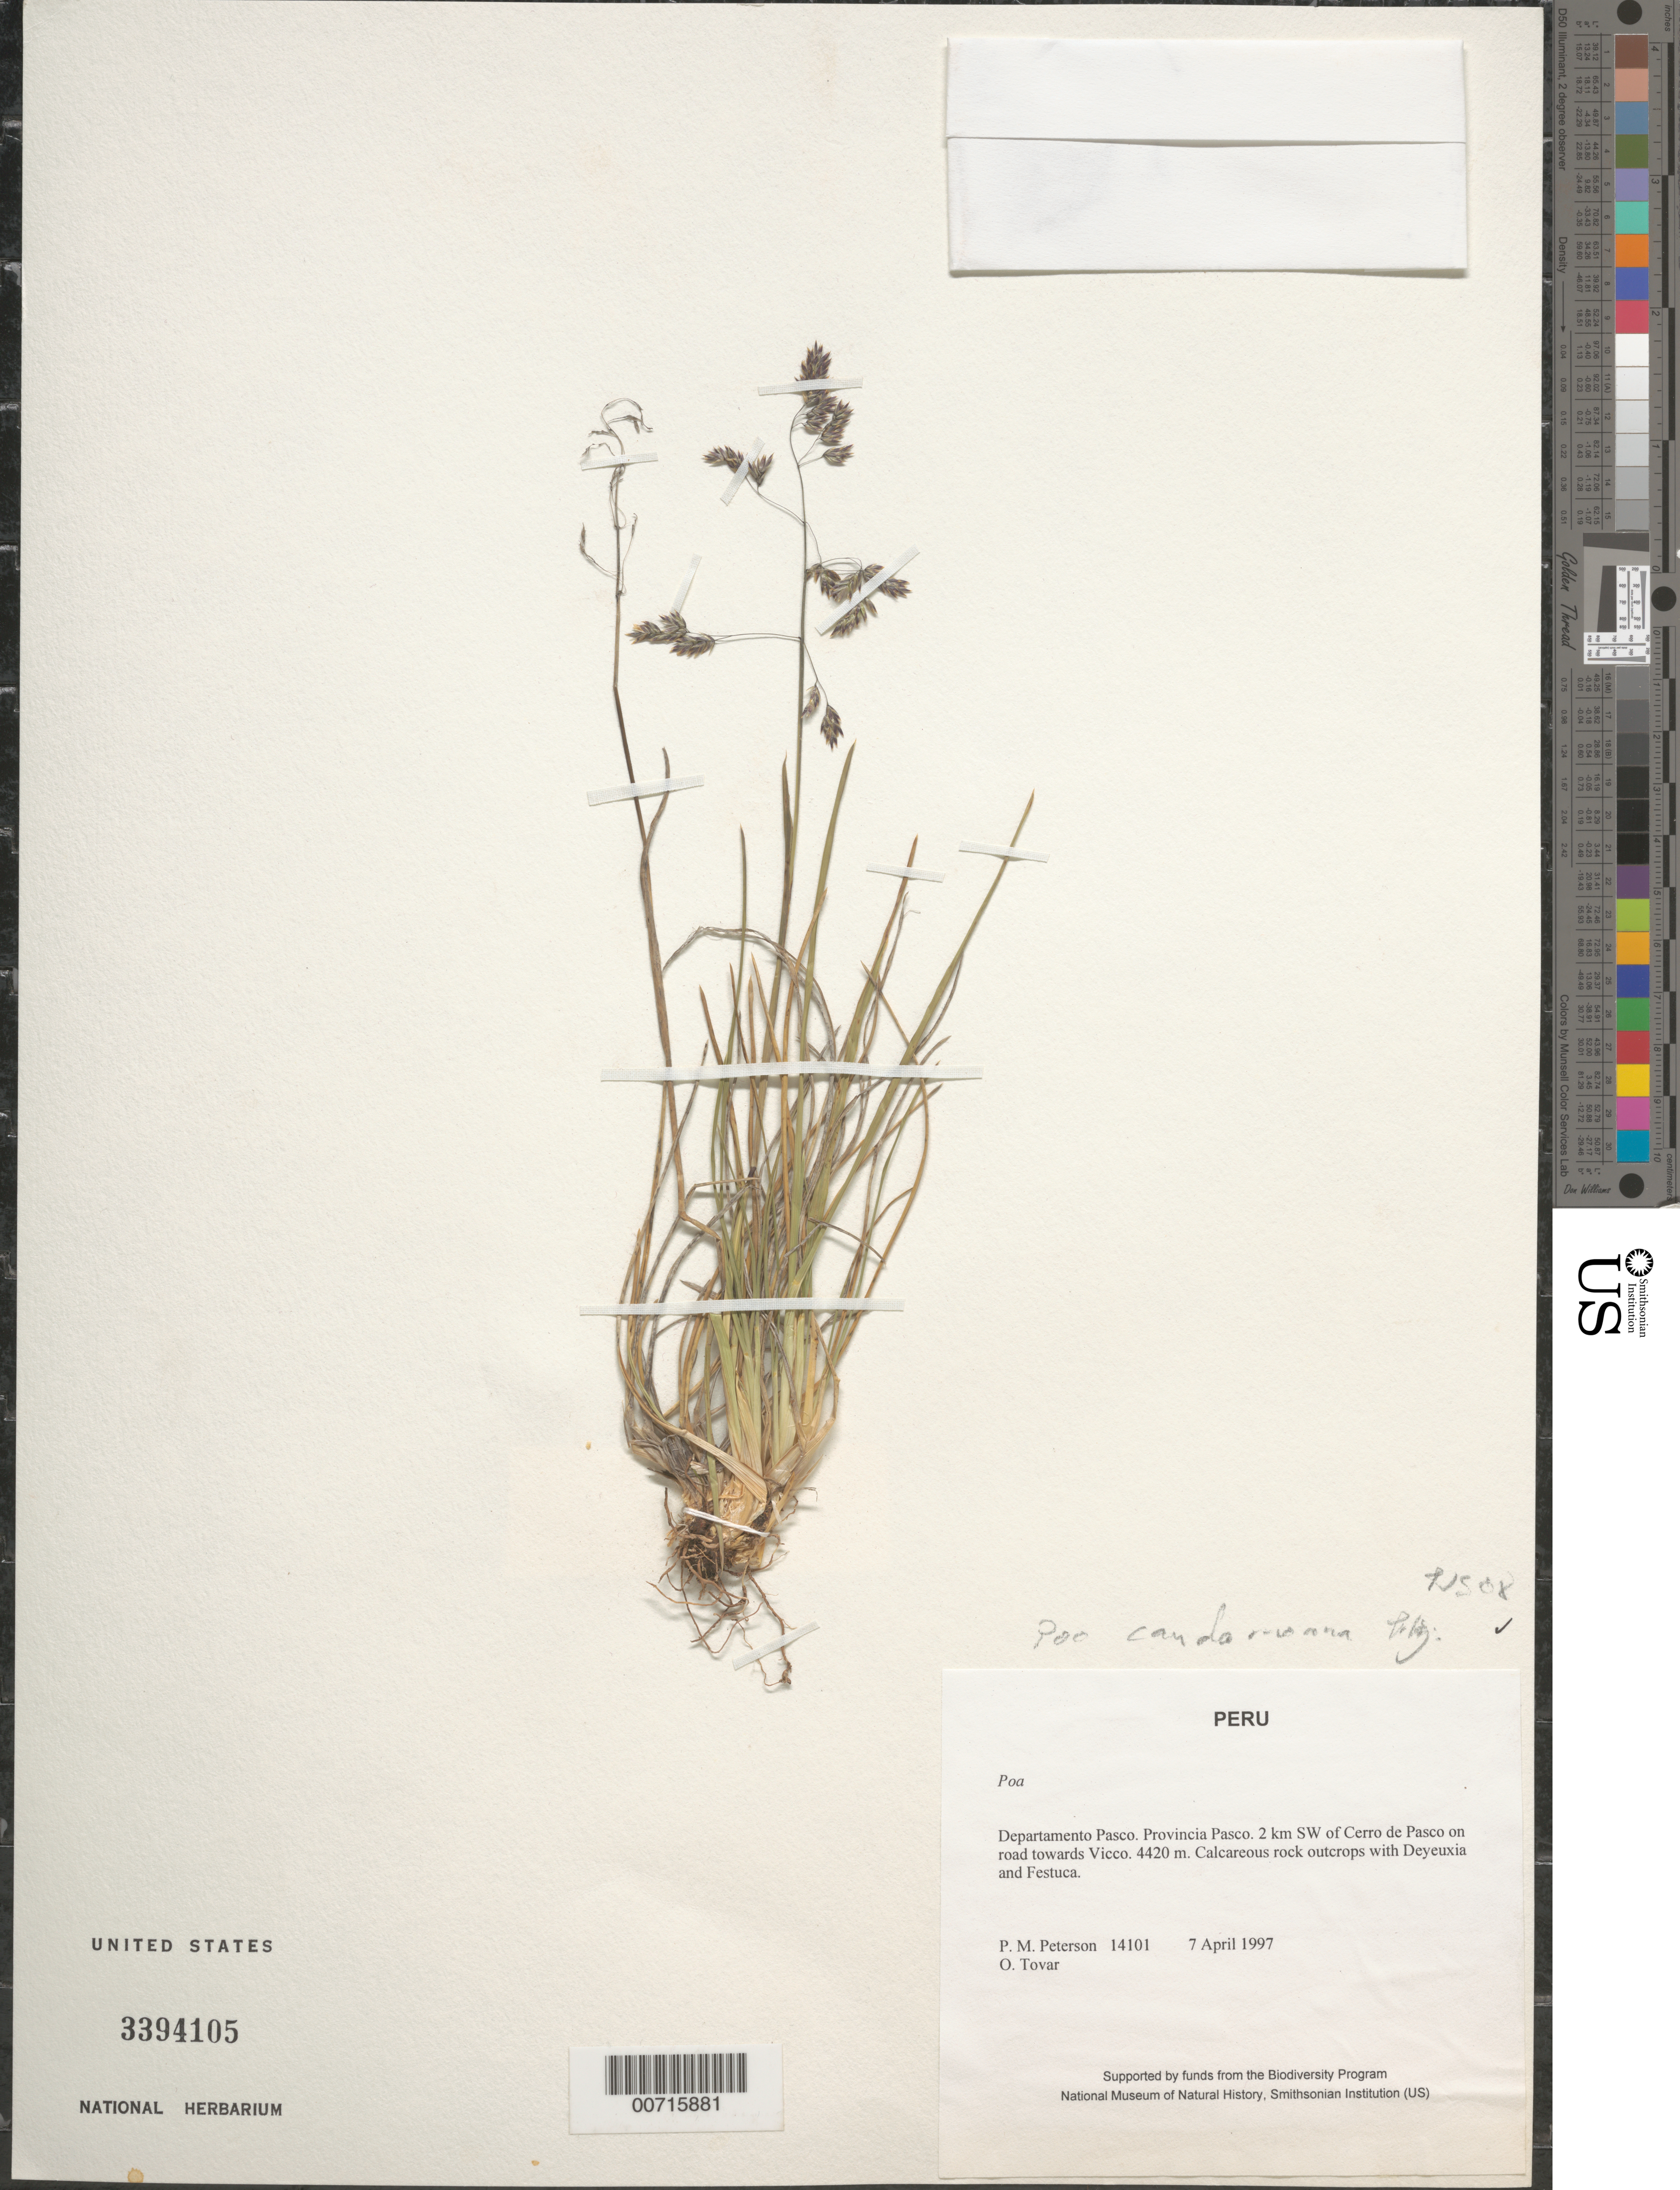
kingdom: Plantae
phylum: Tracheophyta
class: Liliopsida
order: Poales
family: Poaceae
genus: Poa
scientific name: Poa candamoana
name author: Pilg.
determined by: Soreng, Robert J., Research Associate (BOT), Smithsonian Institution - National Museum of Natural History (UNITED STATES)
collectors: P. M. Peterson & Ó. Tovar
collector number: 14101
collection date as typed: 07 Apr 1997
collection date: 1997-04-07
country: Peru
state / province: Pasco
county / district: Pasco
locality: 2 km SW of Cerro de Pasco on road towards Vicco.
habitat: Calcareous rock outcrops with Deyeuxia and Festuca.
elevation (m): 4420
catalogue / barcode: US 3394105